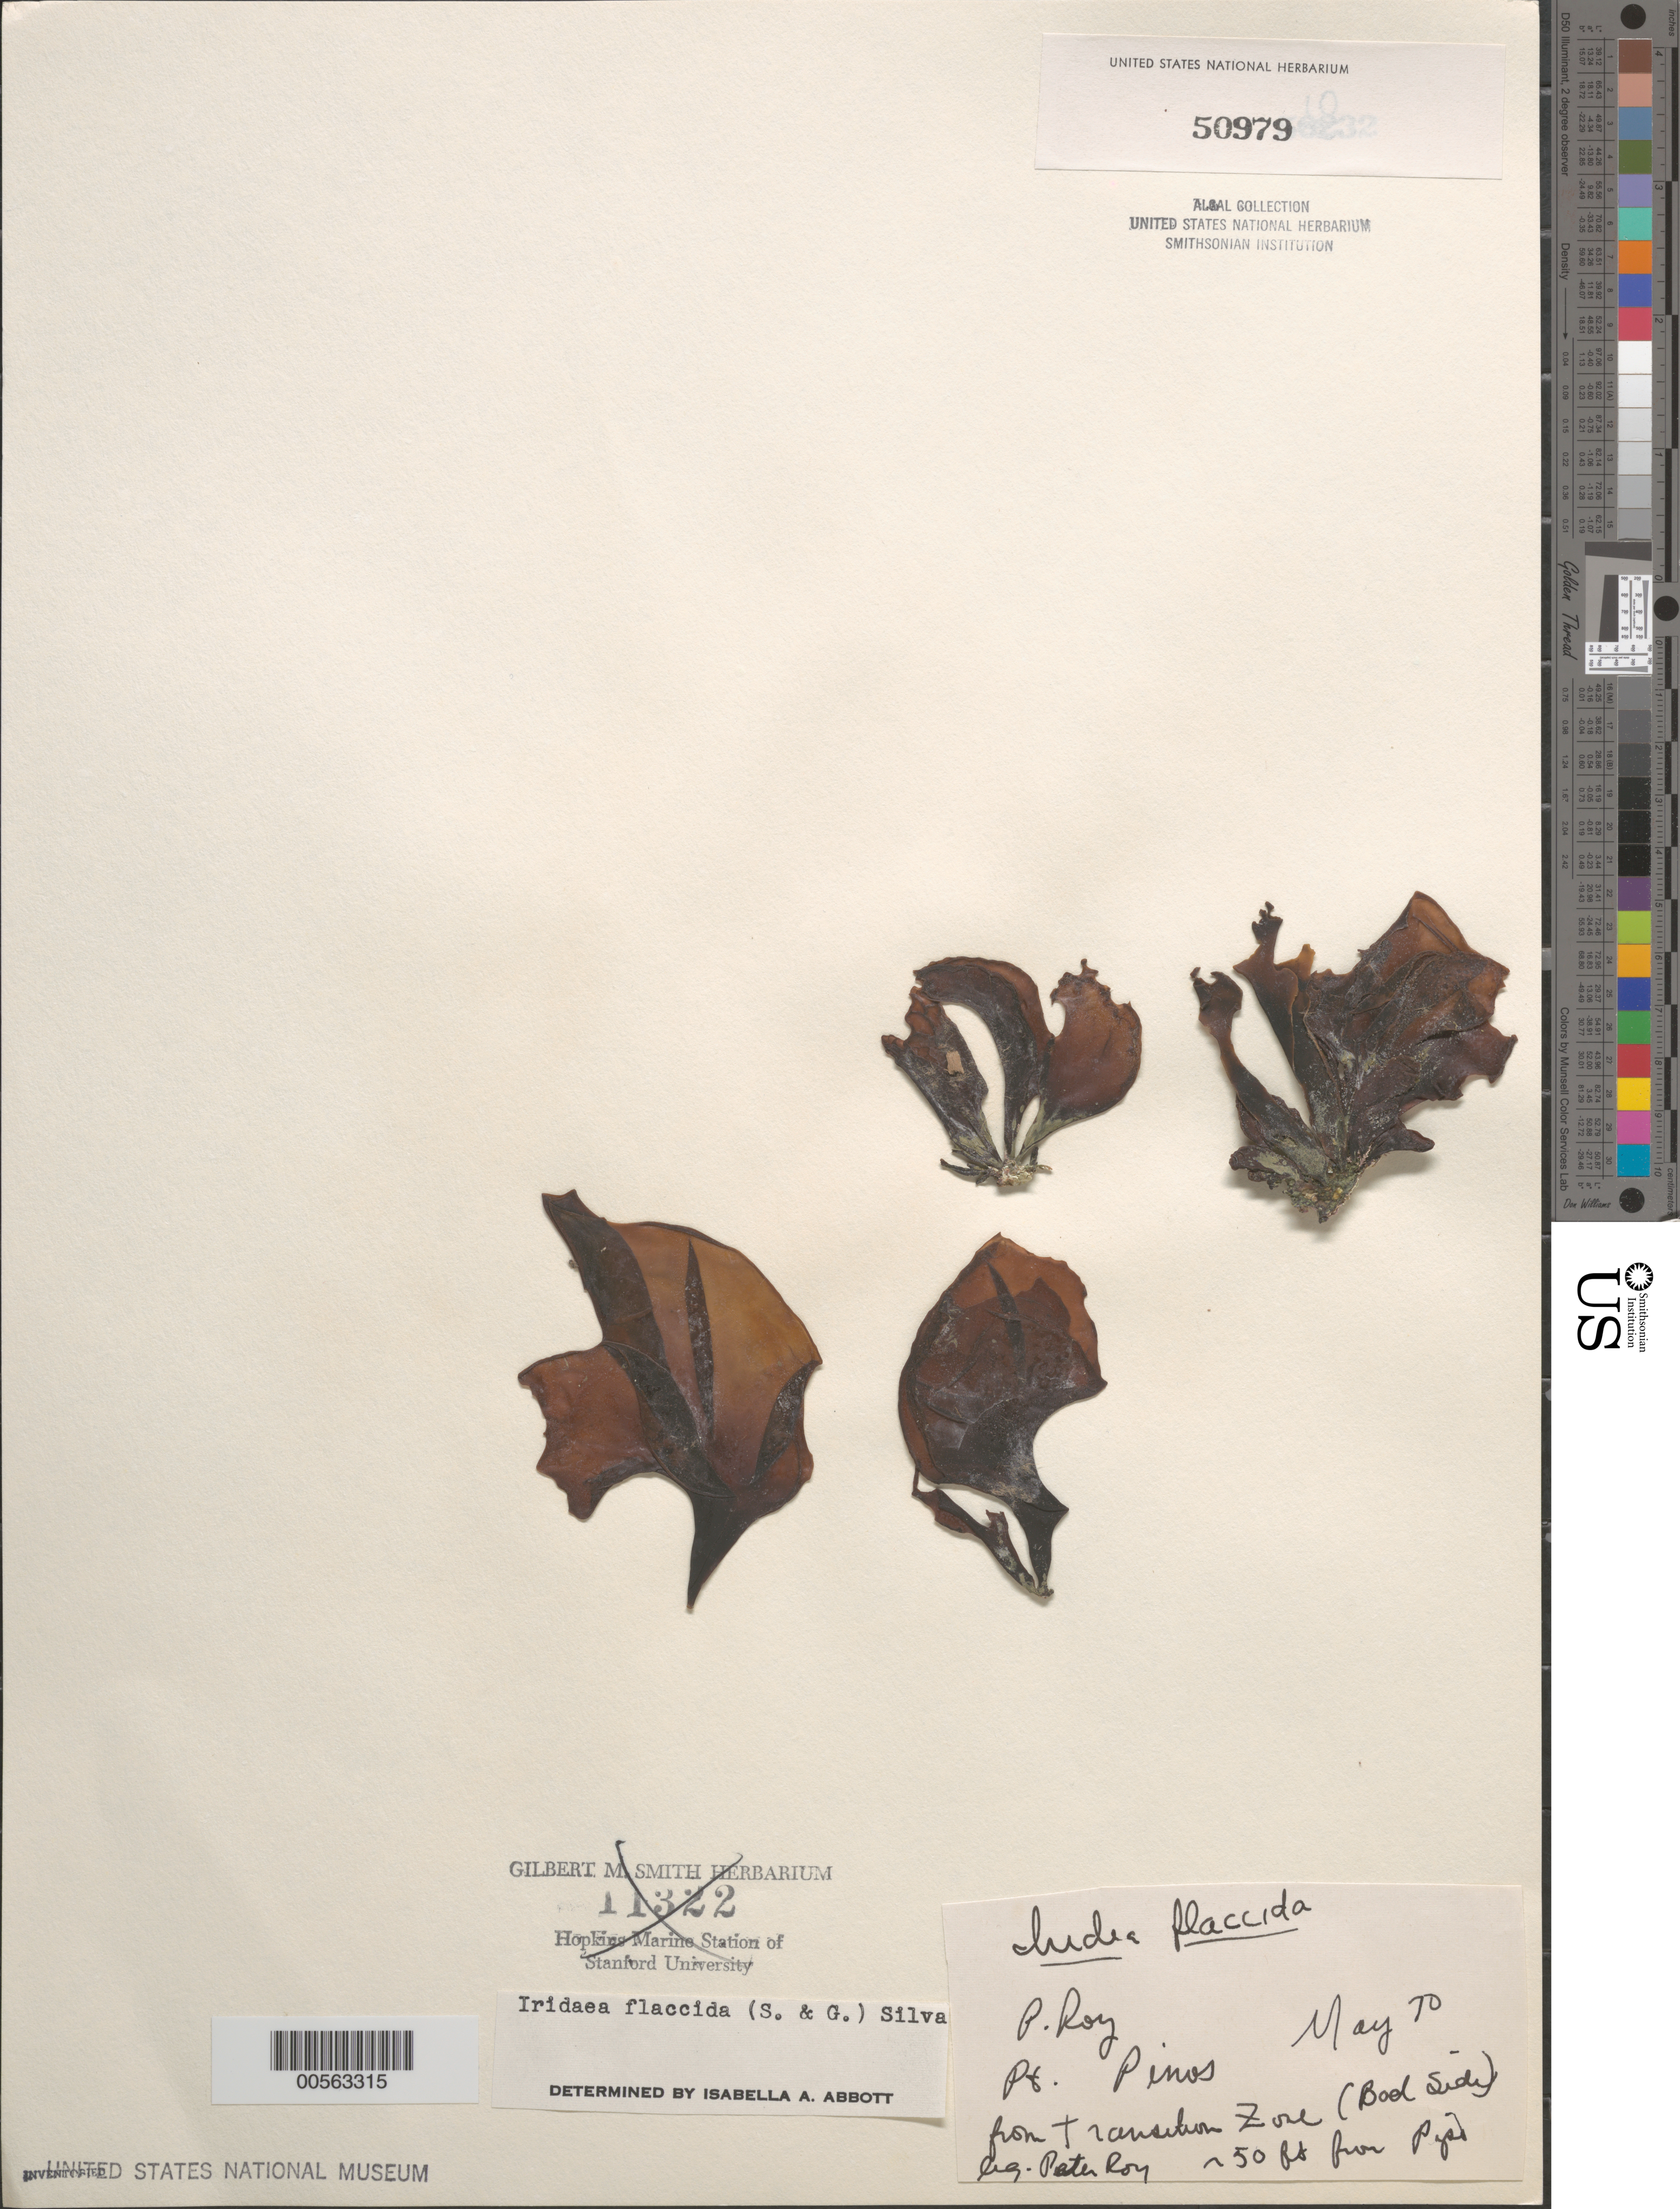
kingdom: Plantae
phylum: Rhodophyta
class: Florideophyceae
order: Gigartinales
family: Gigartinaceae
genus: Mazzaella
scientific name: Mazzaella flaccida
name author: (Setchell & N.L. Gardner) Fredericq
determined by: Algae name updating Project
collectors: P. Roy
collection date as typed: May 1970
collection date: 1970-05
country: United States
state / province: California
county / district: Monterey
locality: Point Pinos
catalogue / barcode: US 50979